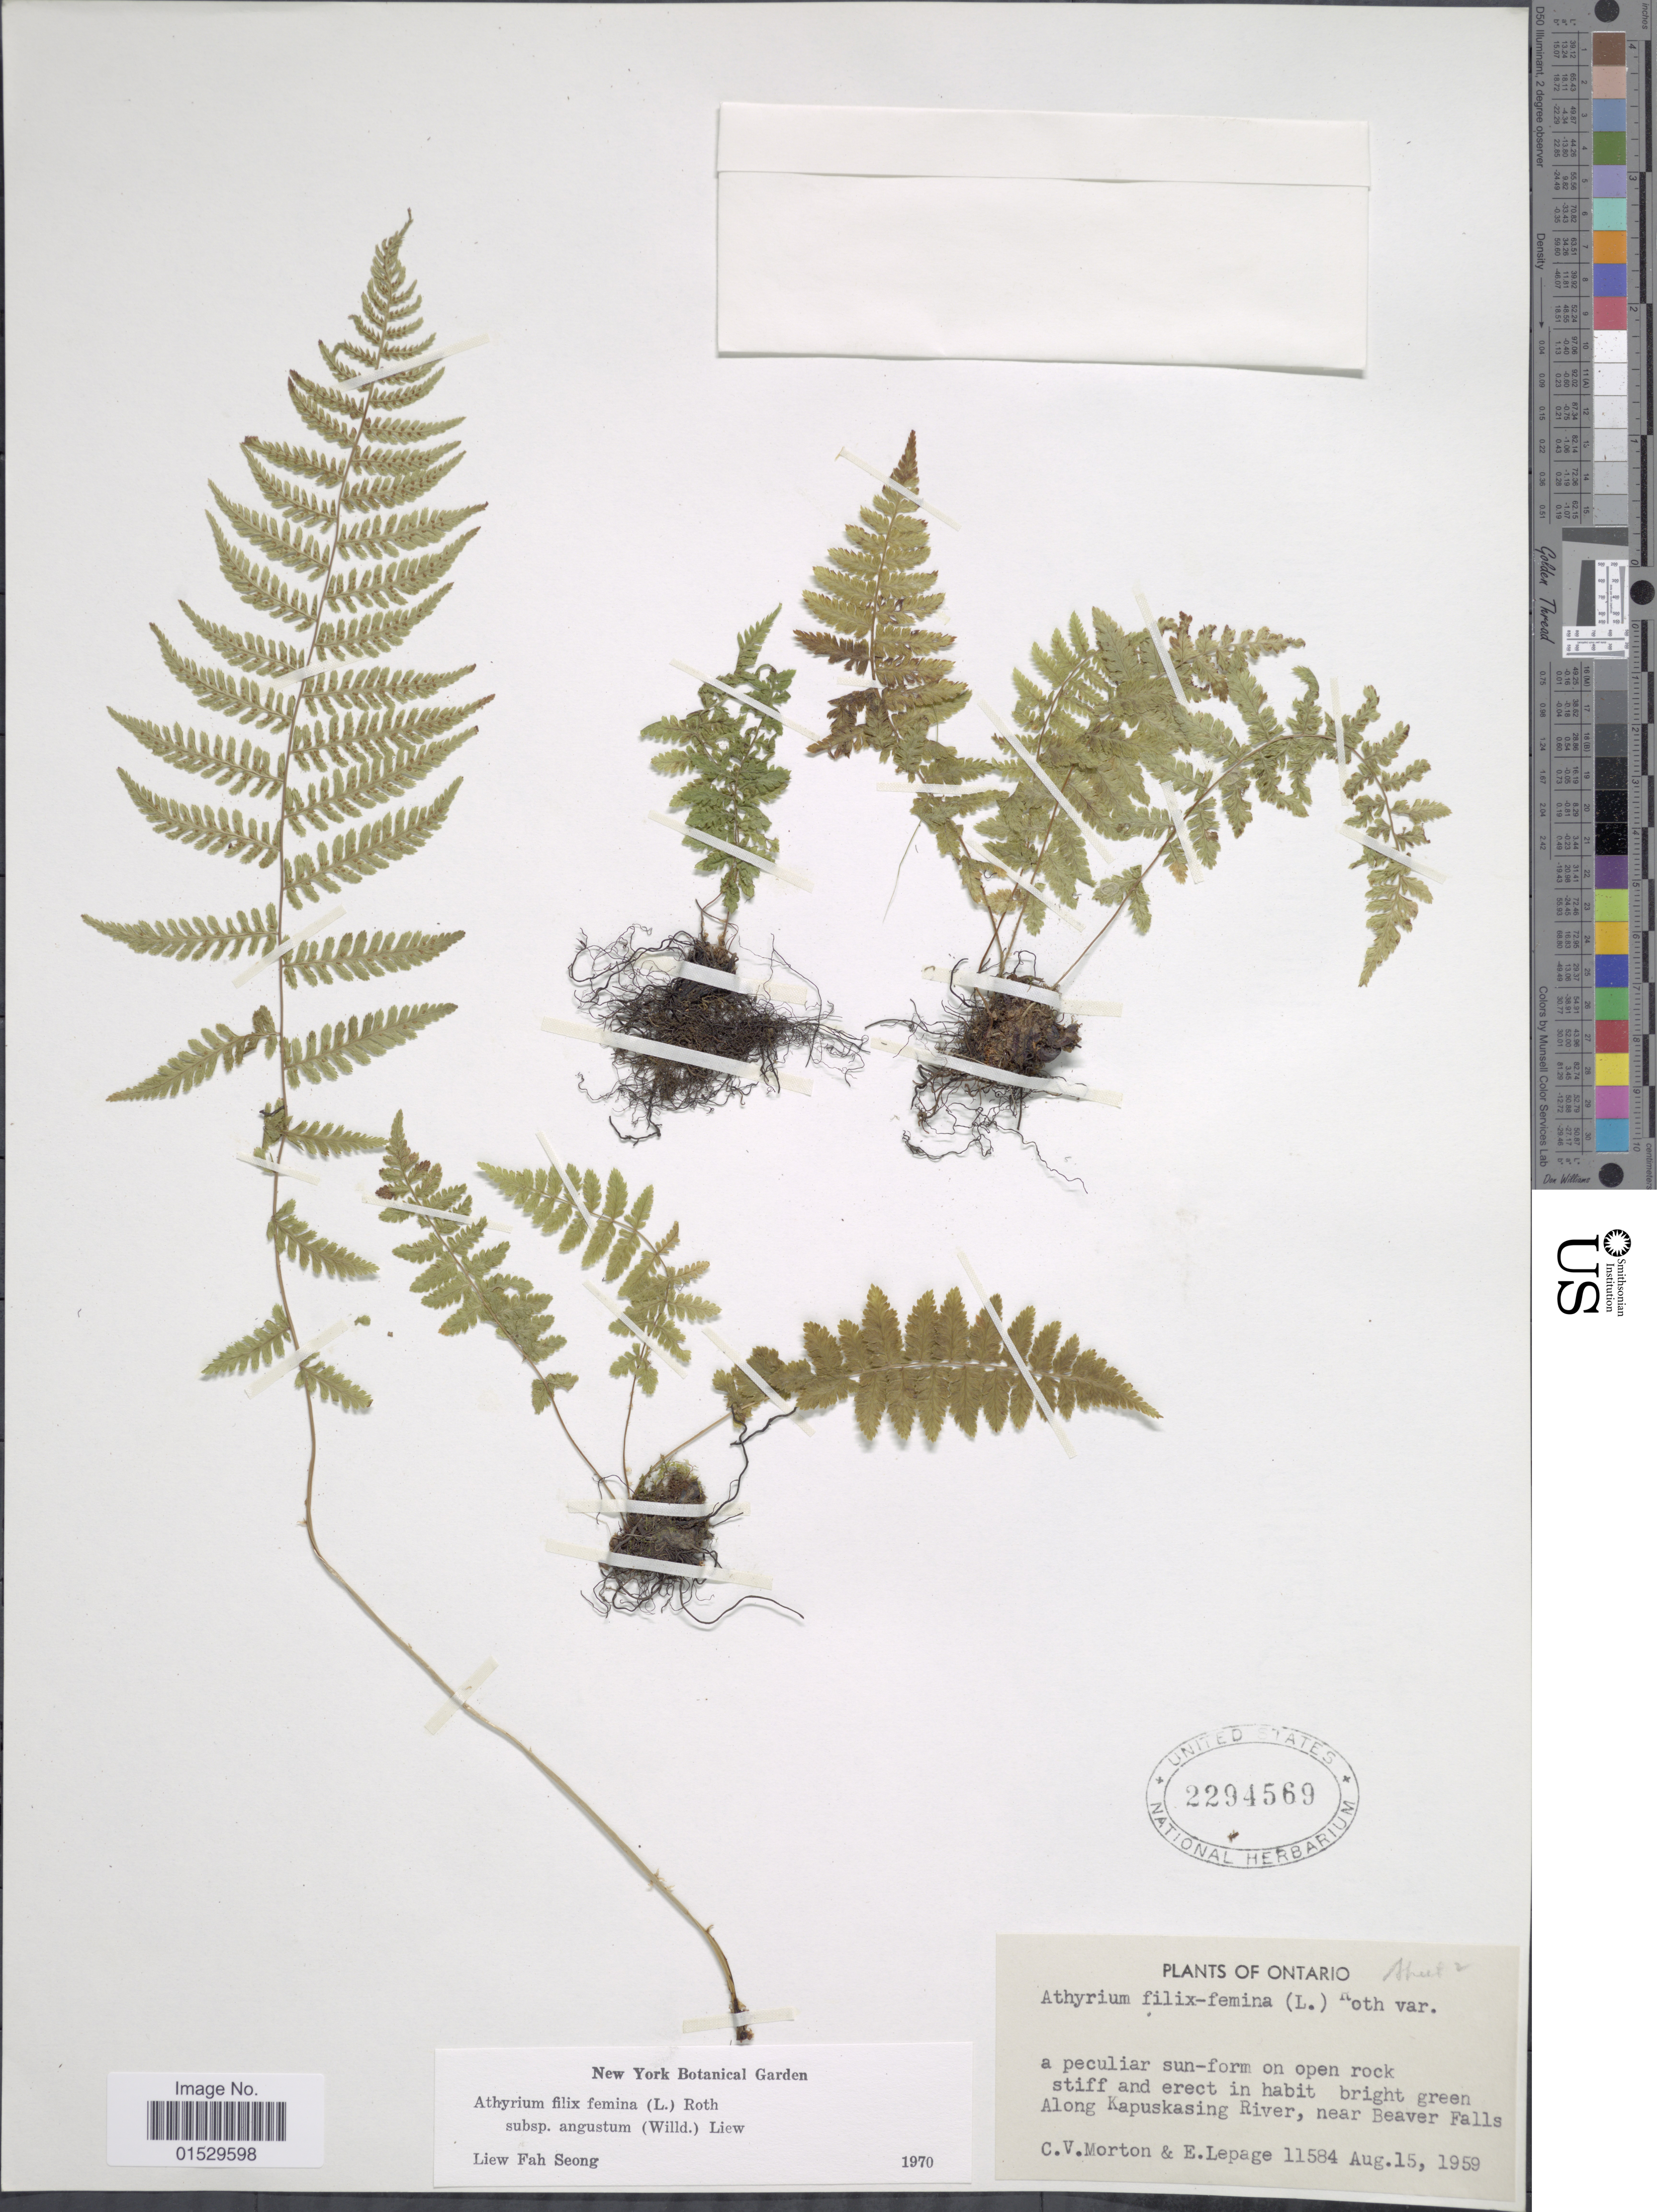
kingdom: Plantae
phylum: Tracheophyta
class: Polypodiopsida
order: Polypodiales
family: Athyriaceae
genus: Athyrium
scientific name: Athyrium filix-femina subsp. angustatum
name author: (Willd.) R.T. Clausen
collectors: C. V. Morton & E. Lepage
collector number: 11584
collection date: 1959-08-15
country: Canada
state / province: Ontario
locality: Along Kapuskasing River, near Beaver Falls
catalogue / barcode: US 2294569